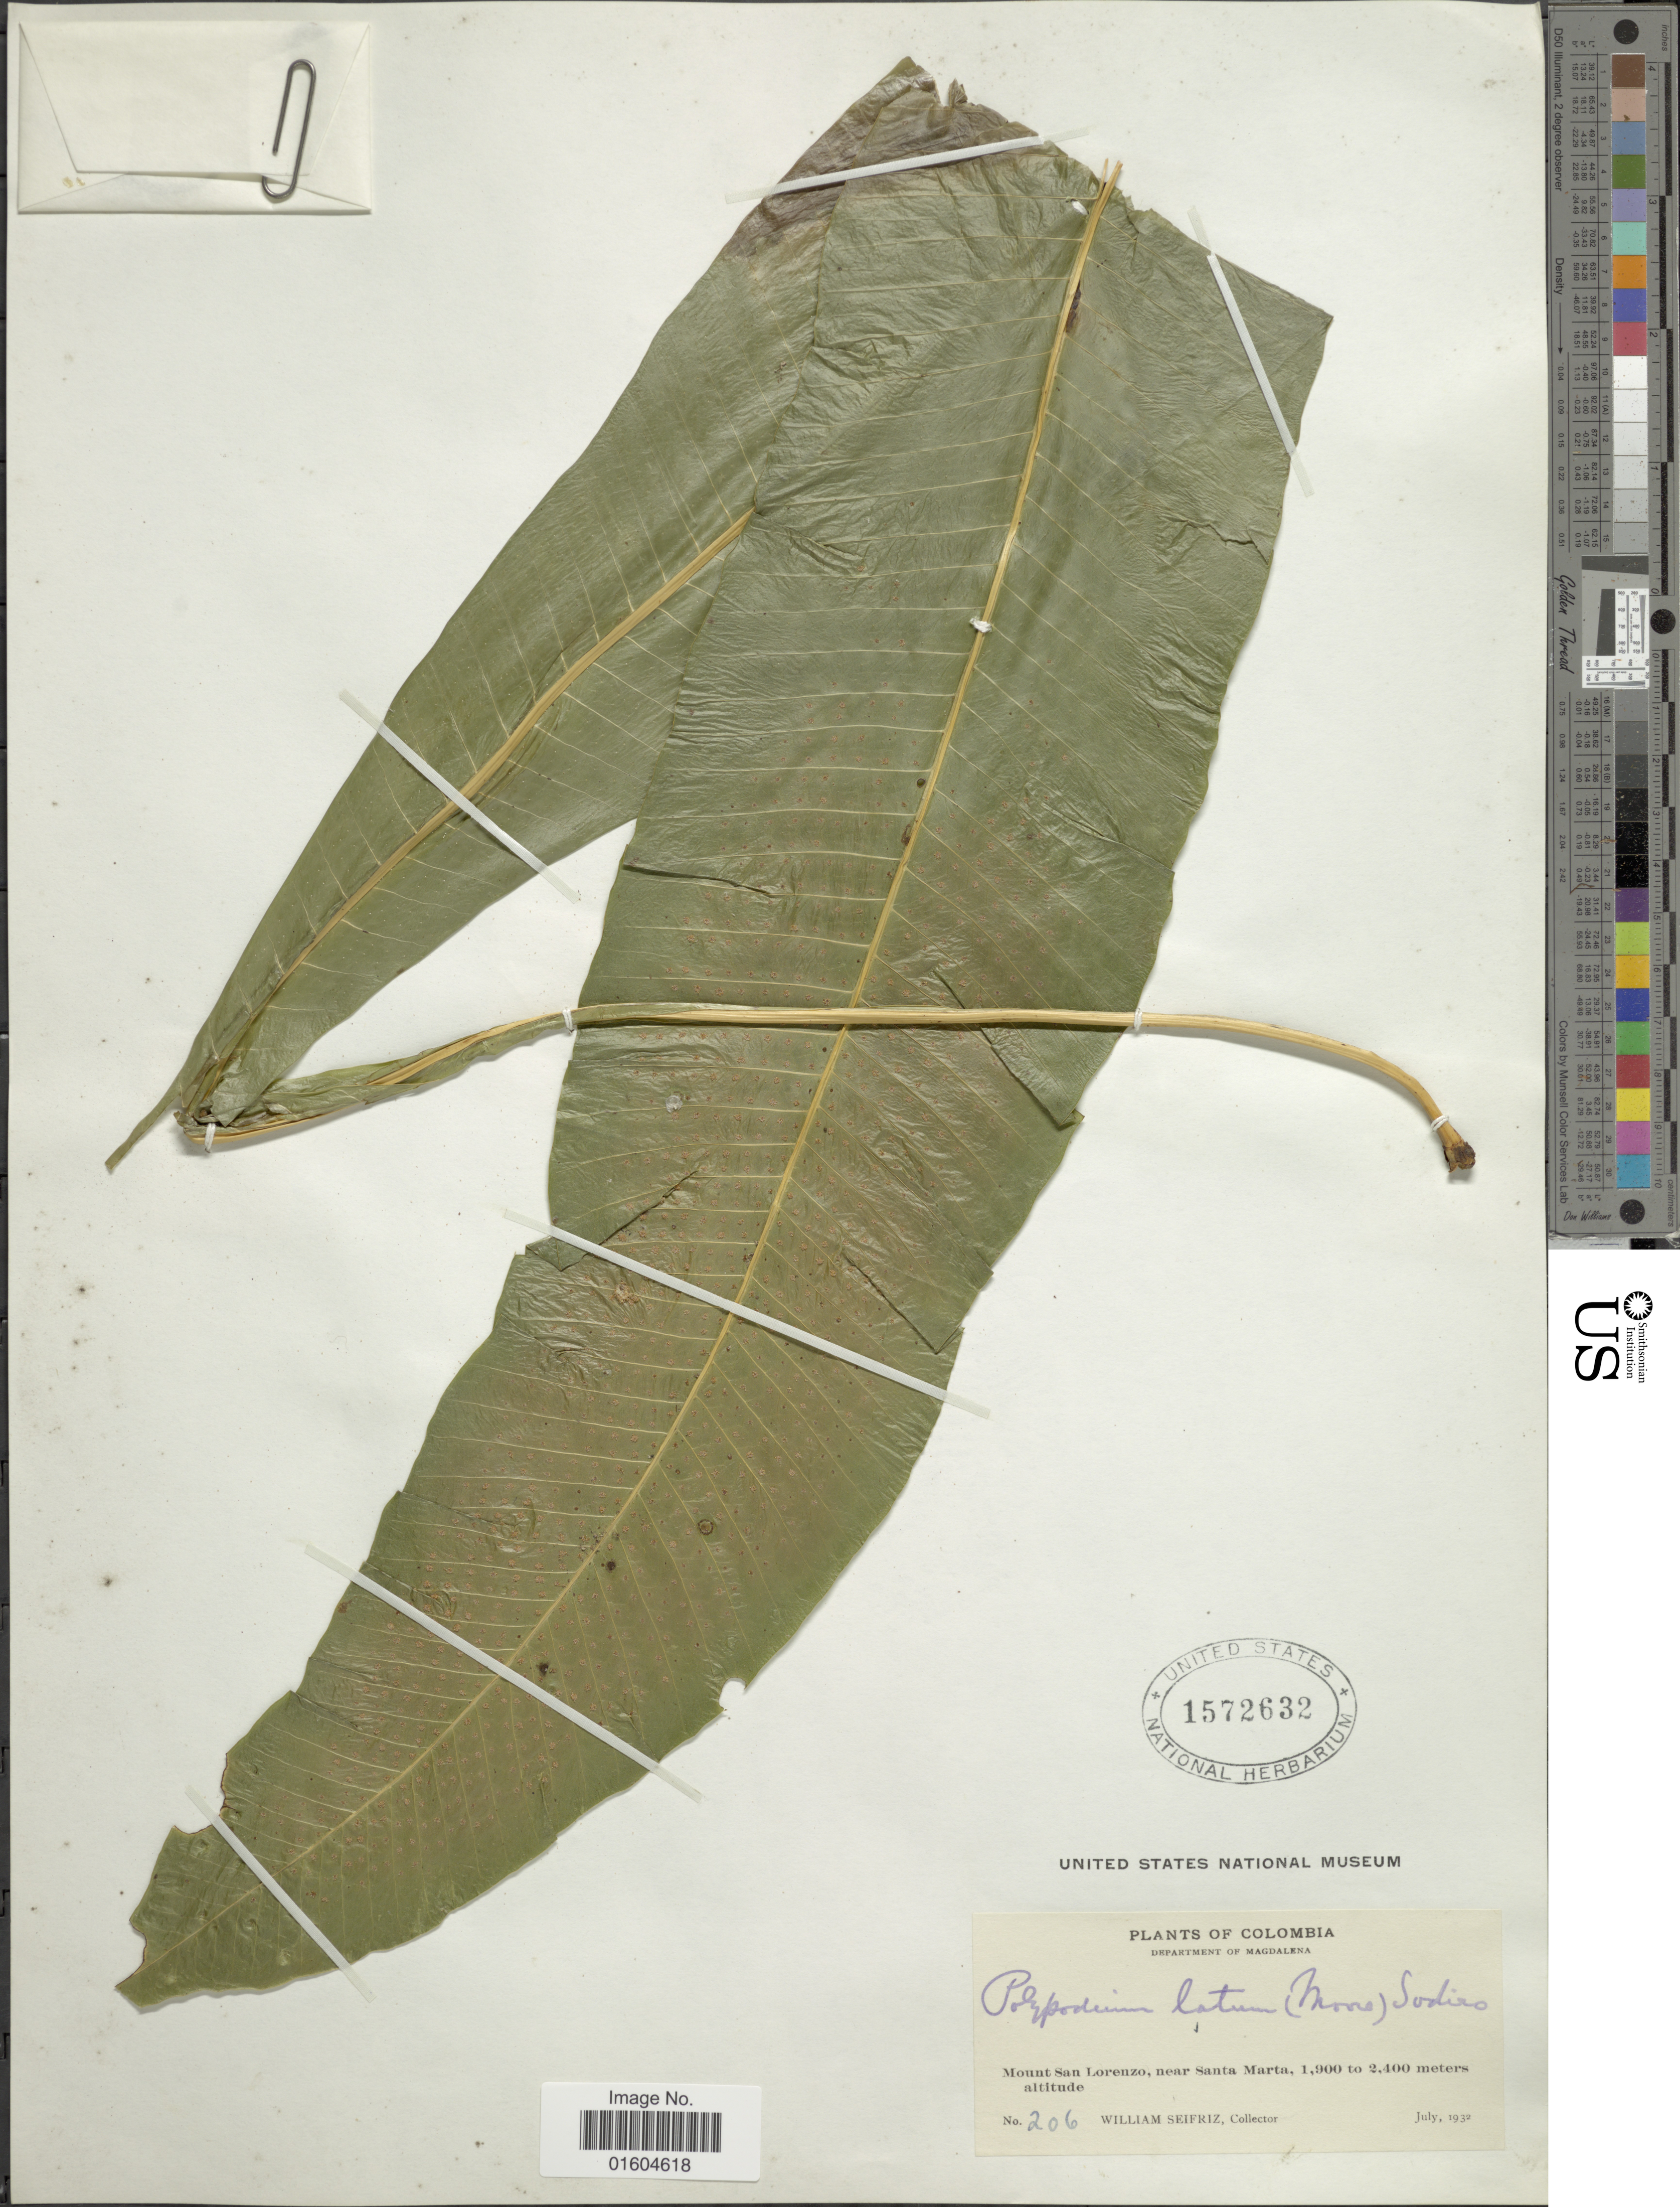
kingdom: Plantae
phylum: Tracheophyta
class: Polypodiopsida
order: Polypodiales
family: Polypodiaceae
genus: Campyloneurum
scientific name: Campyloneurum phyllitidis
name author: (L.) C. Presl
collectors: W. Seifriz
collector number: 206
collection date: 1932-07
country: Colombia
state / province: Magdalena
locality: Colombia. Department of Magdalena. Mount San Lorenzo, near Santa Marta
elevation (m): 1900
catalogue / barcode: US 1572632